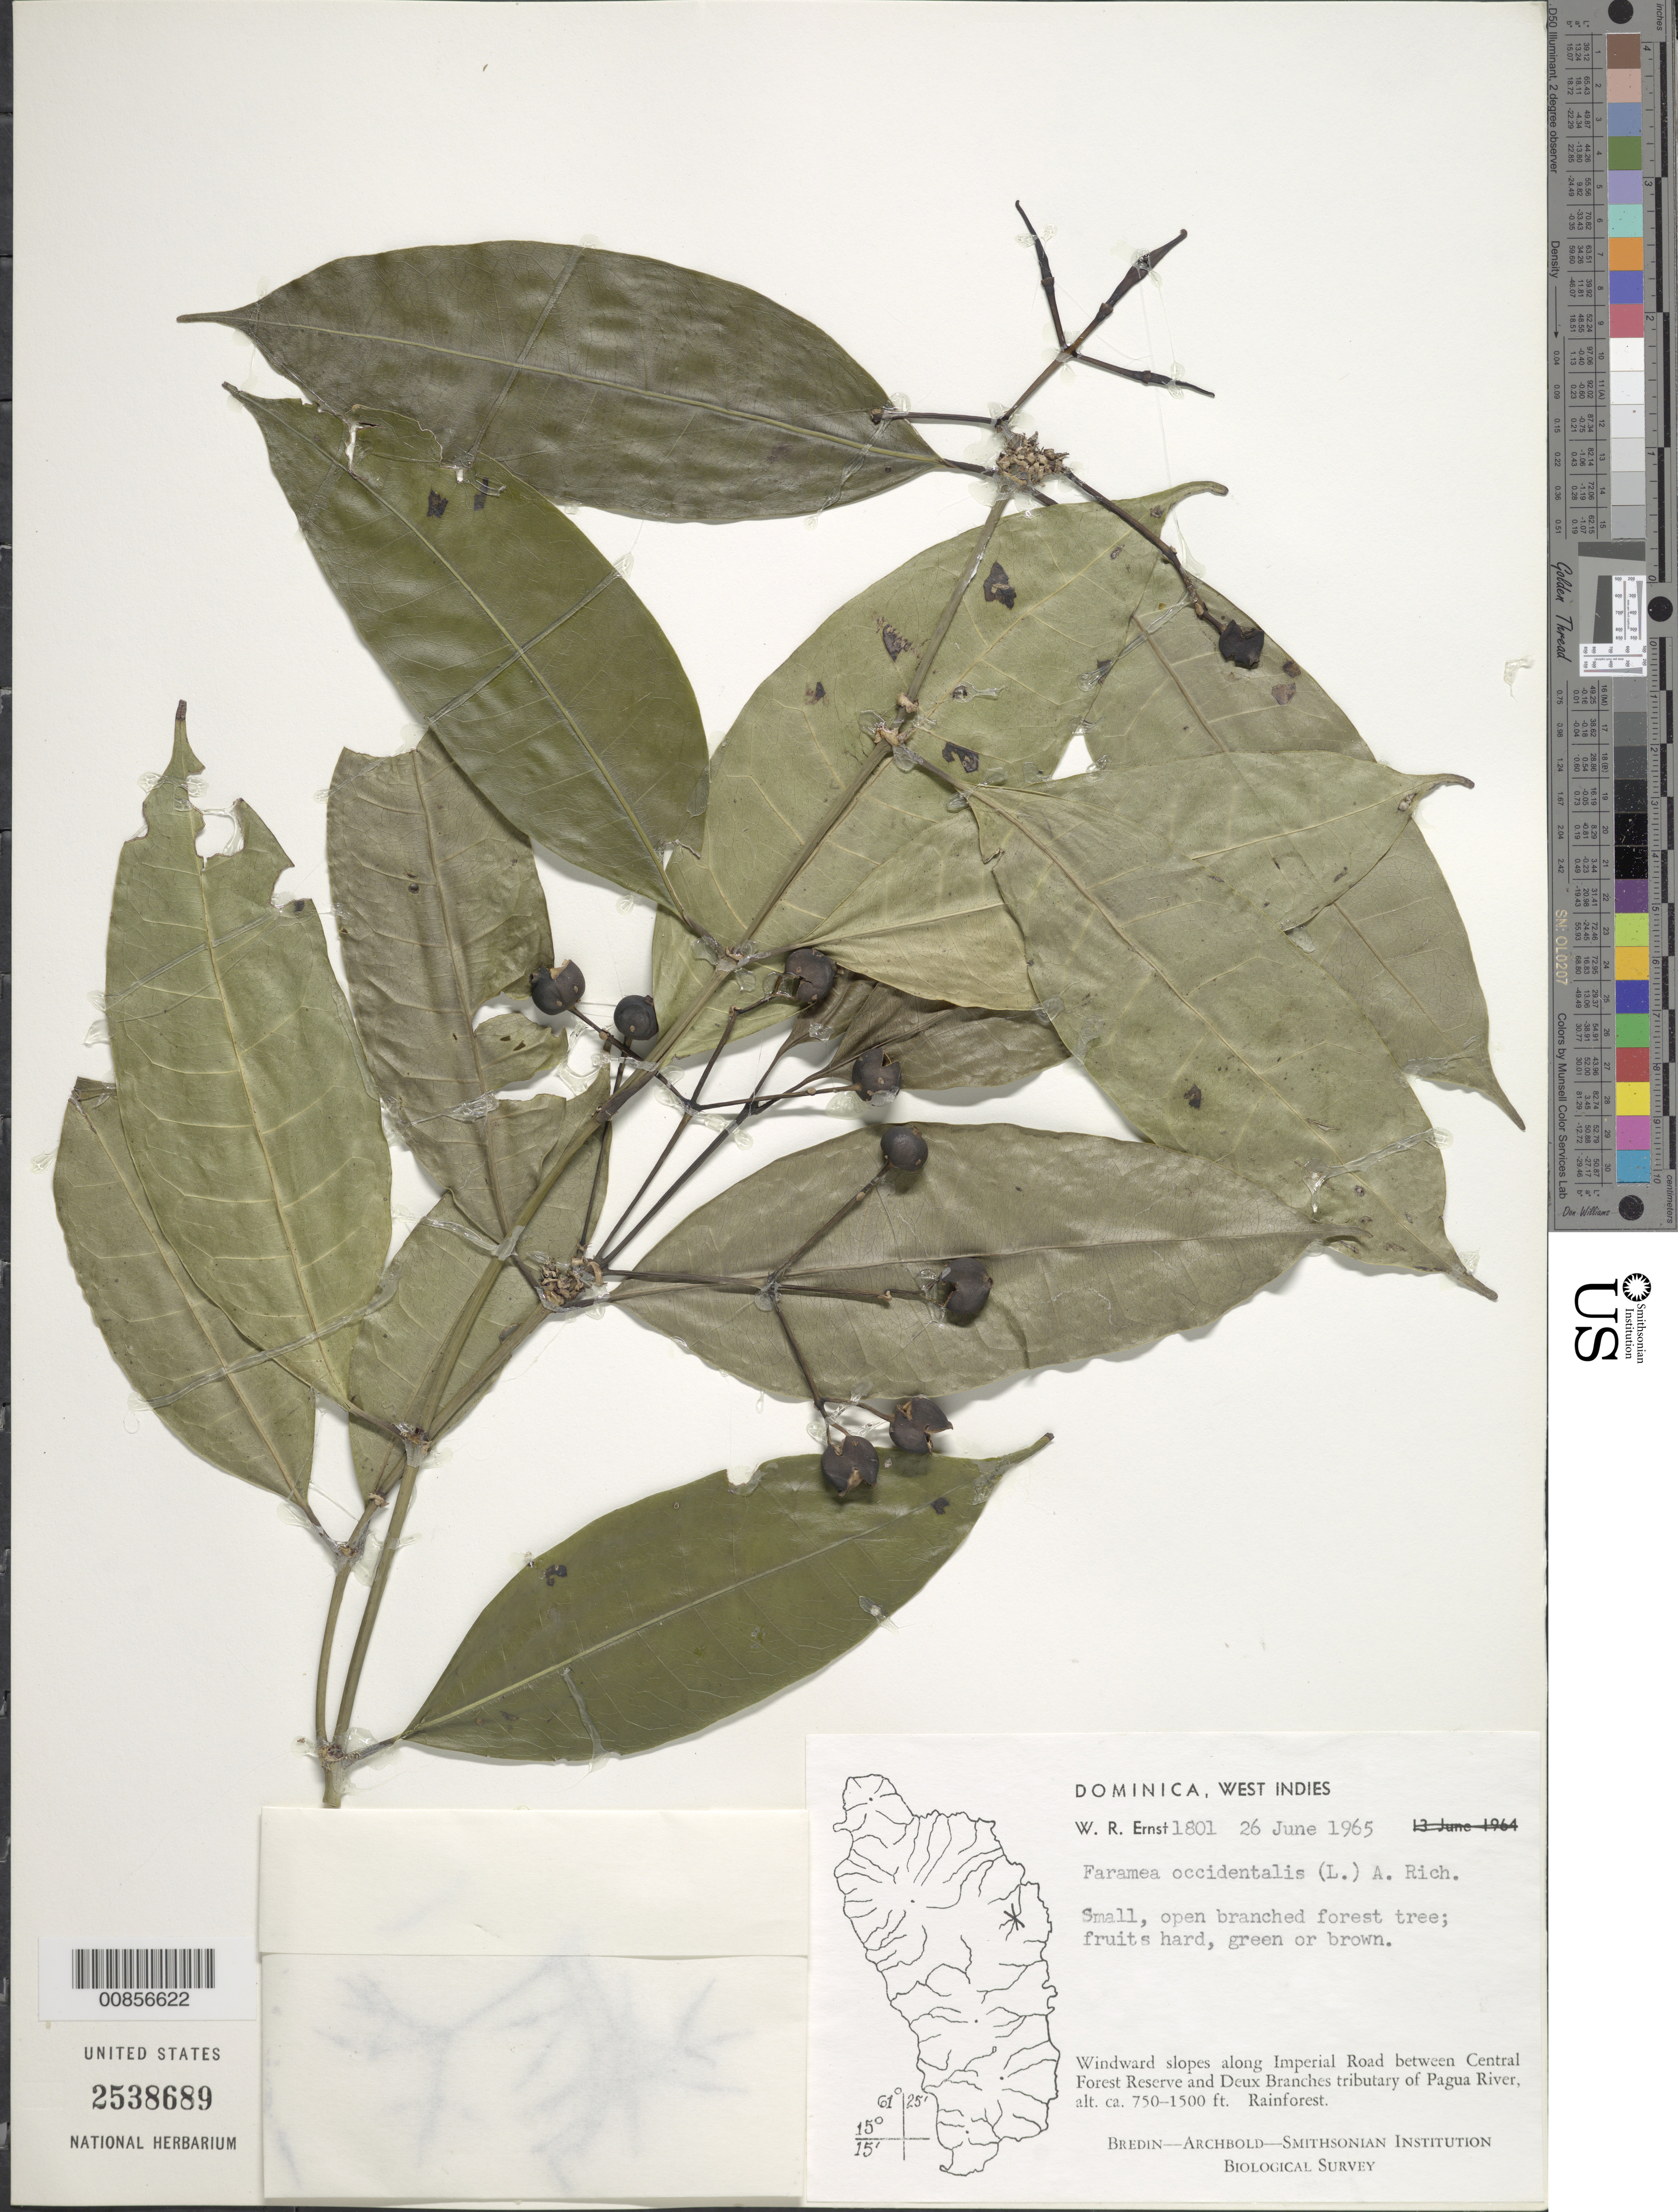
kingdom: Plantae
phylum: Tracheophyta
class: Magnoliopsida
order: Gentianales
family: Rubiaceae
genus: Faramea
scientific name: Faramea occidentalis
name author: (L.) A. Rich.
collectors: W. R. Ernst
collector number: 1801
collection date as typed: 26 Jun 1965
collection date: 1965-06-26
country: Dominica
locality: Windward slopes, along Imperial Road between Central Forest Reserve and Deux Branches, tributary of Pagua River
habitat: Rainforest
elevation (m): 229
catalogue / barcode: US 2538689